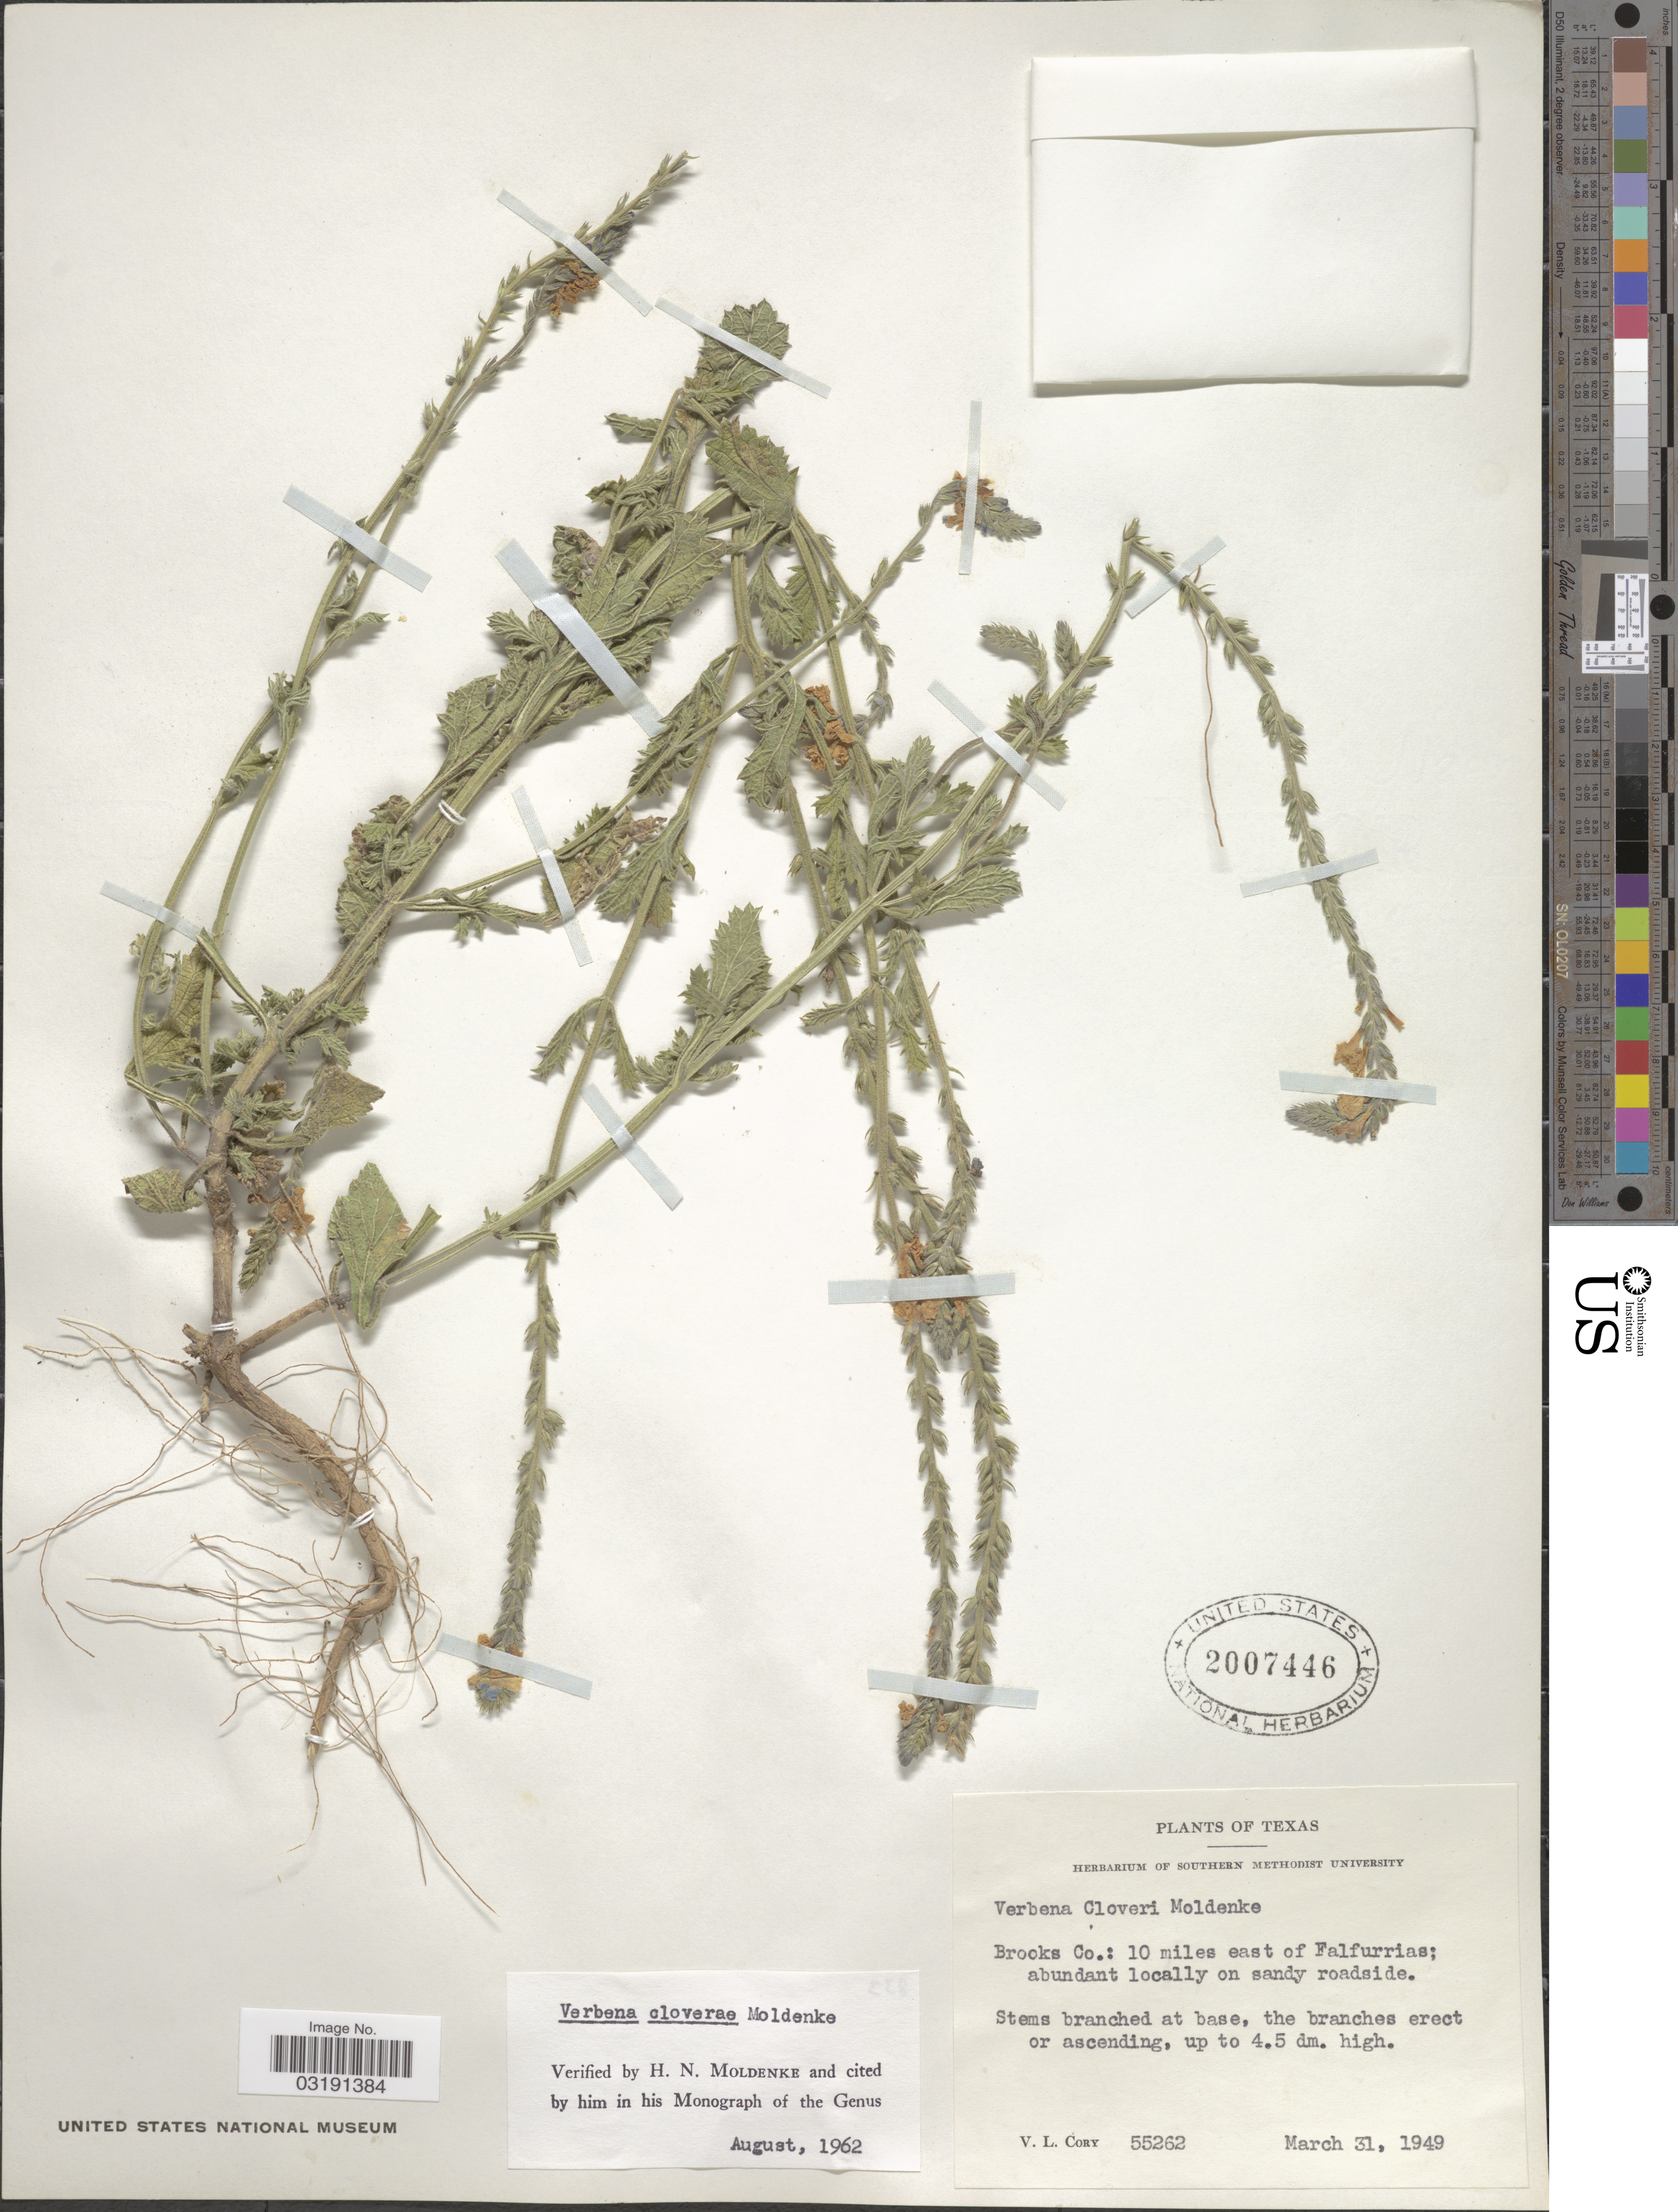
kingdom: Plantae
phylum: Tracheophyta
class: Magnoliopsida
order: Lamiales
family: Verbenaceae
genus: Verbena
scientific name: Verbena cloverae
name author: Moldenke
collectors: V. Cory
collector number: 55262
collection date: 1949-03-31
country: United States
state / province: Texas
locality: Brooks Co.: 10 miles east of Falfurrias.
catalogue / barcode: US 2007446